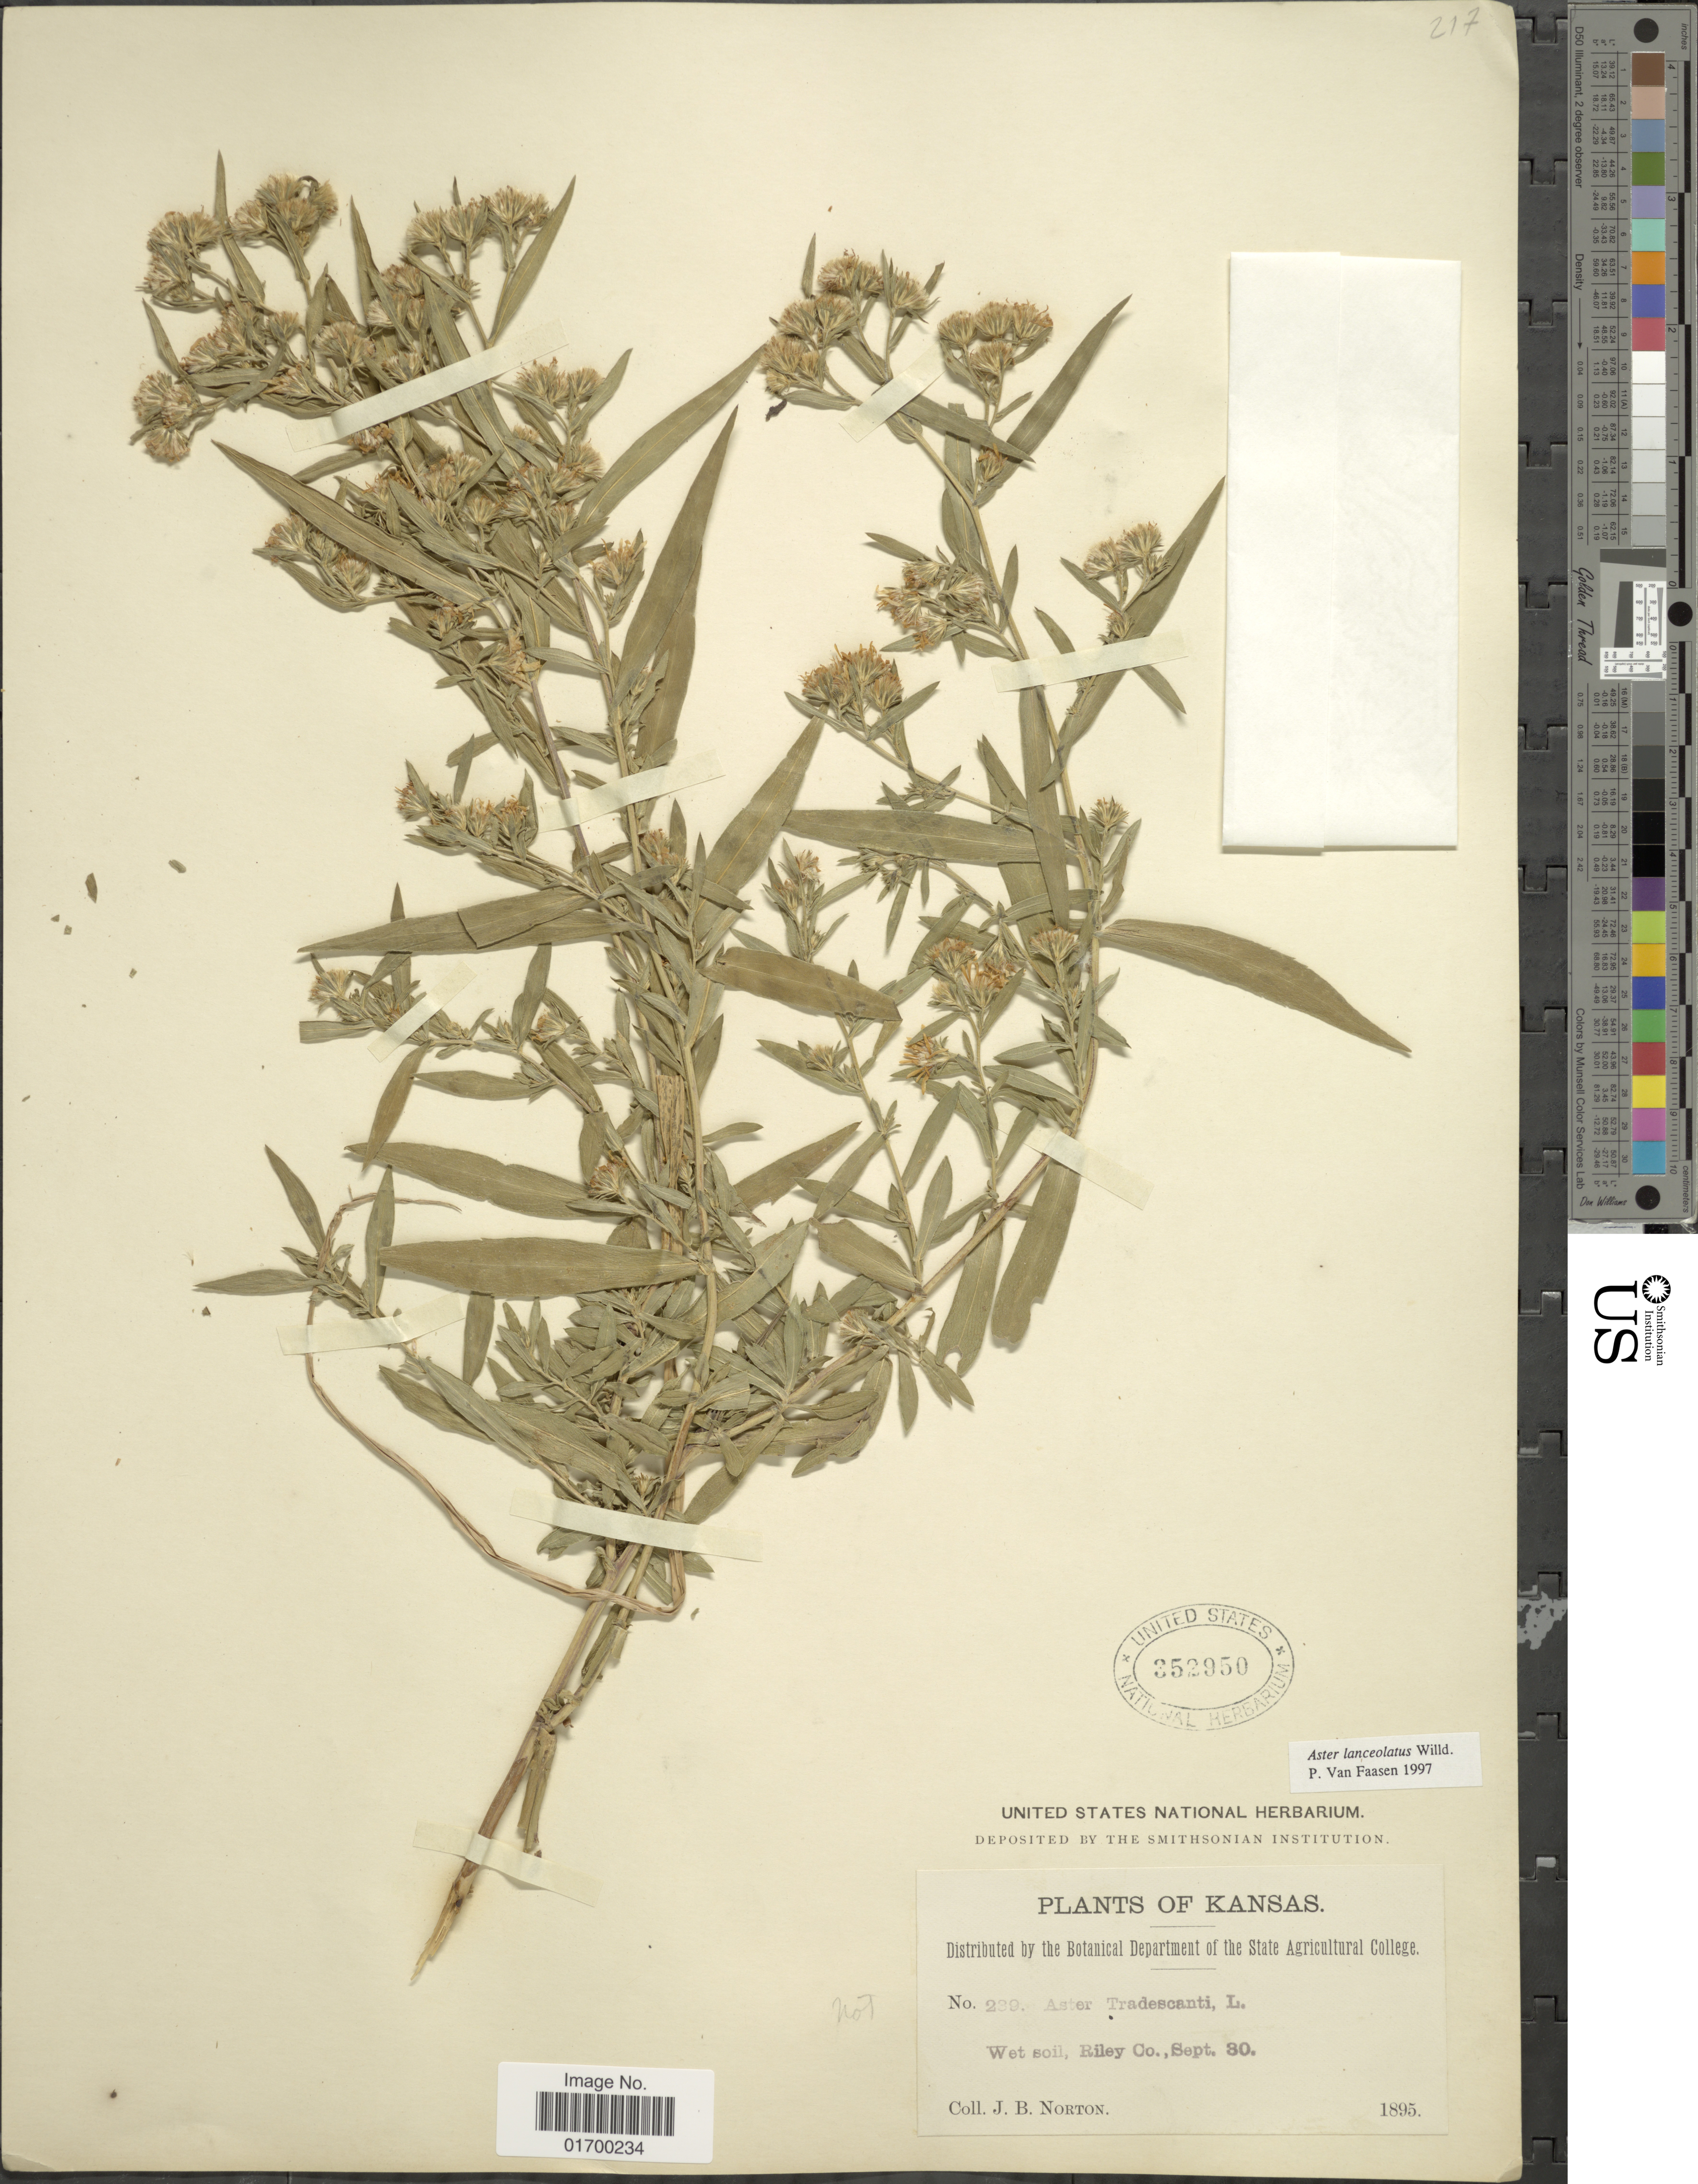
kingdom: Plantae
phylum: Tracheophyta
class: Magnoliopsida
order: Asterales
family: Asteraceae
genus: Symphyotrichum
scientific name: Symphyotrichum lanceolatum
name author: (Willd.) G.L. Nesom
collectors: J. B. Norton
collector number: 239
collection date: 1895-09-30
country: United States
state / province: Kansas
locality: Wet soil, Riley Co.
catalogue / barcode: US 352950